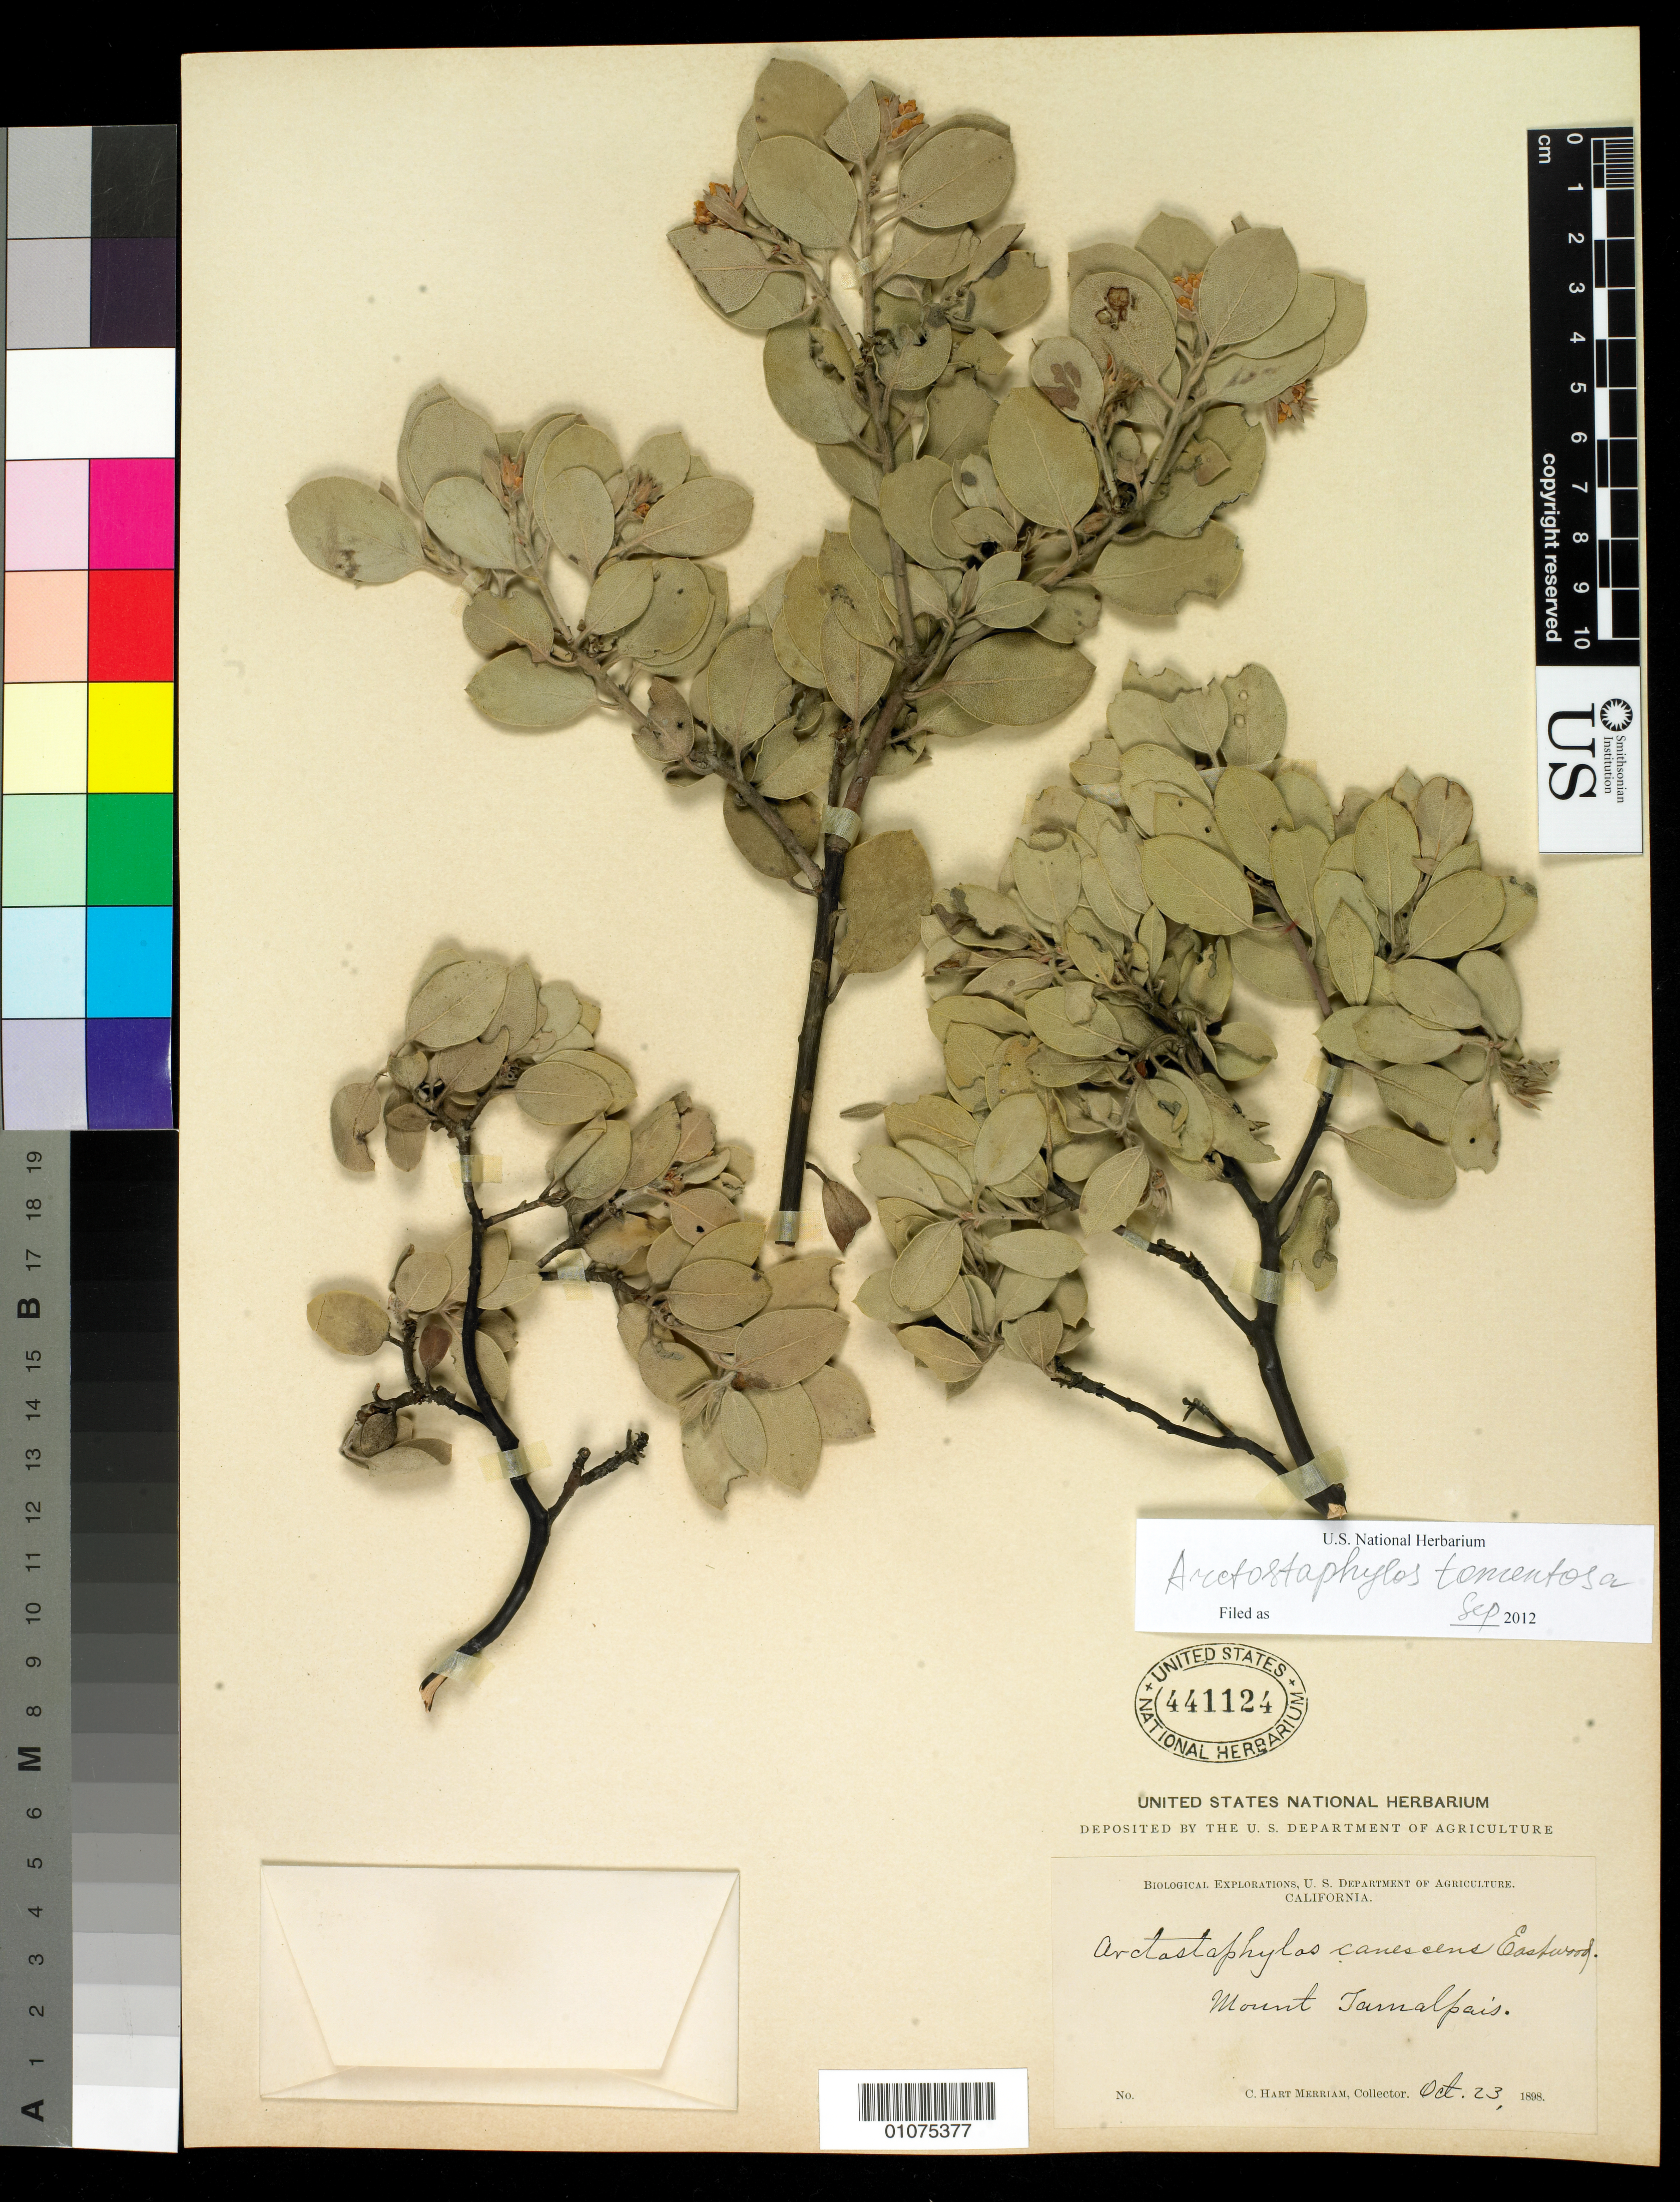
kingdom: Plantae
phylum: Tracheophyta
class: Magnoliopsida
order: Ericales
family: Ericaceae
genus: Arctostaphylos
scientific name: Arctostaphylos tomentosa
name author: (Pursh) Lindl.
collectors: C. Merriam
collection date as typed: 23 Oct 1898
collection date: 1898-10-23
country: United States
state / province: California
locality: Mount Tamalpais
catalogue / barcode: US 441125